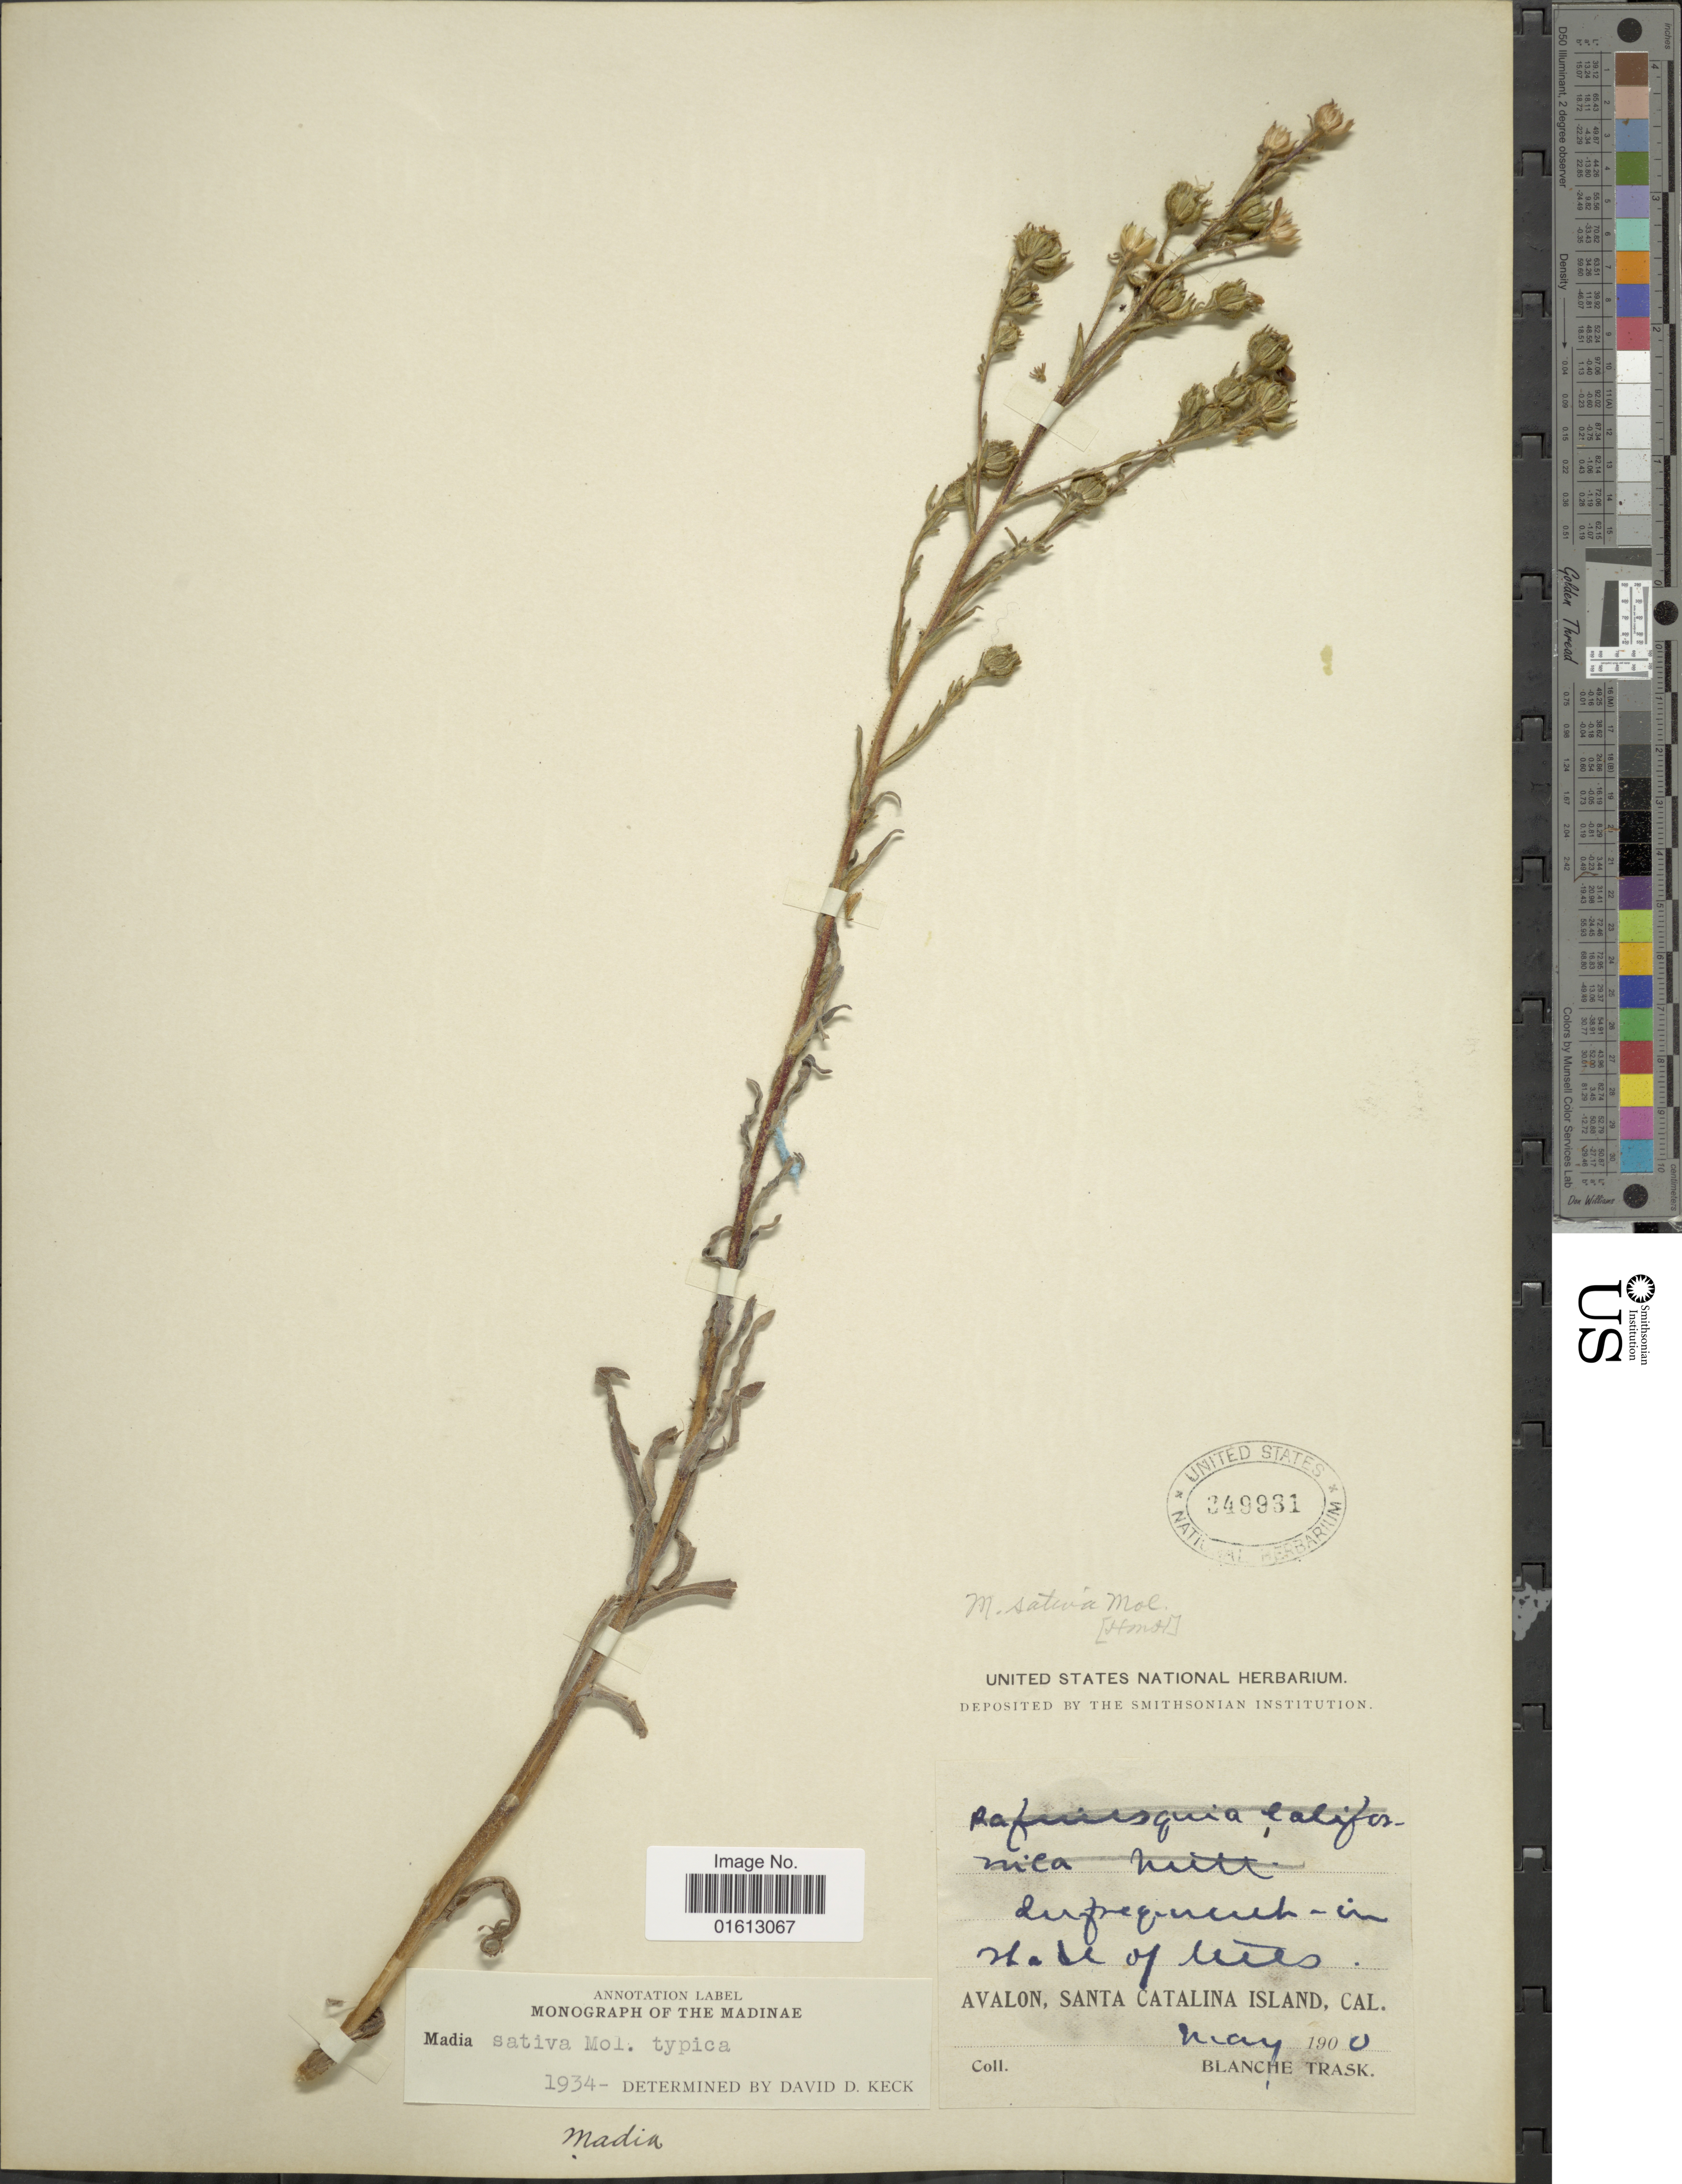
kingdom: Plantae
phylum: Tracheophyta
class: Magnoliopsida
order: Asterales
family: Asteraceae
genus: Madia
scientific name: Madia sativa subsp. sativa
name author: Molina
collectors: B. Trask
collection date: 1900-05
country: United States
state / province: California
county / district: Los Angeles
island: Santa Catalina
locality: Cal. Avalon, Santa Catalina Island.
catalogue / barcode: US 249931